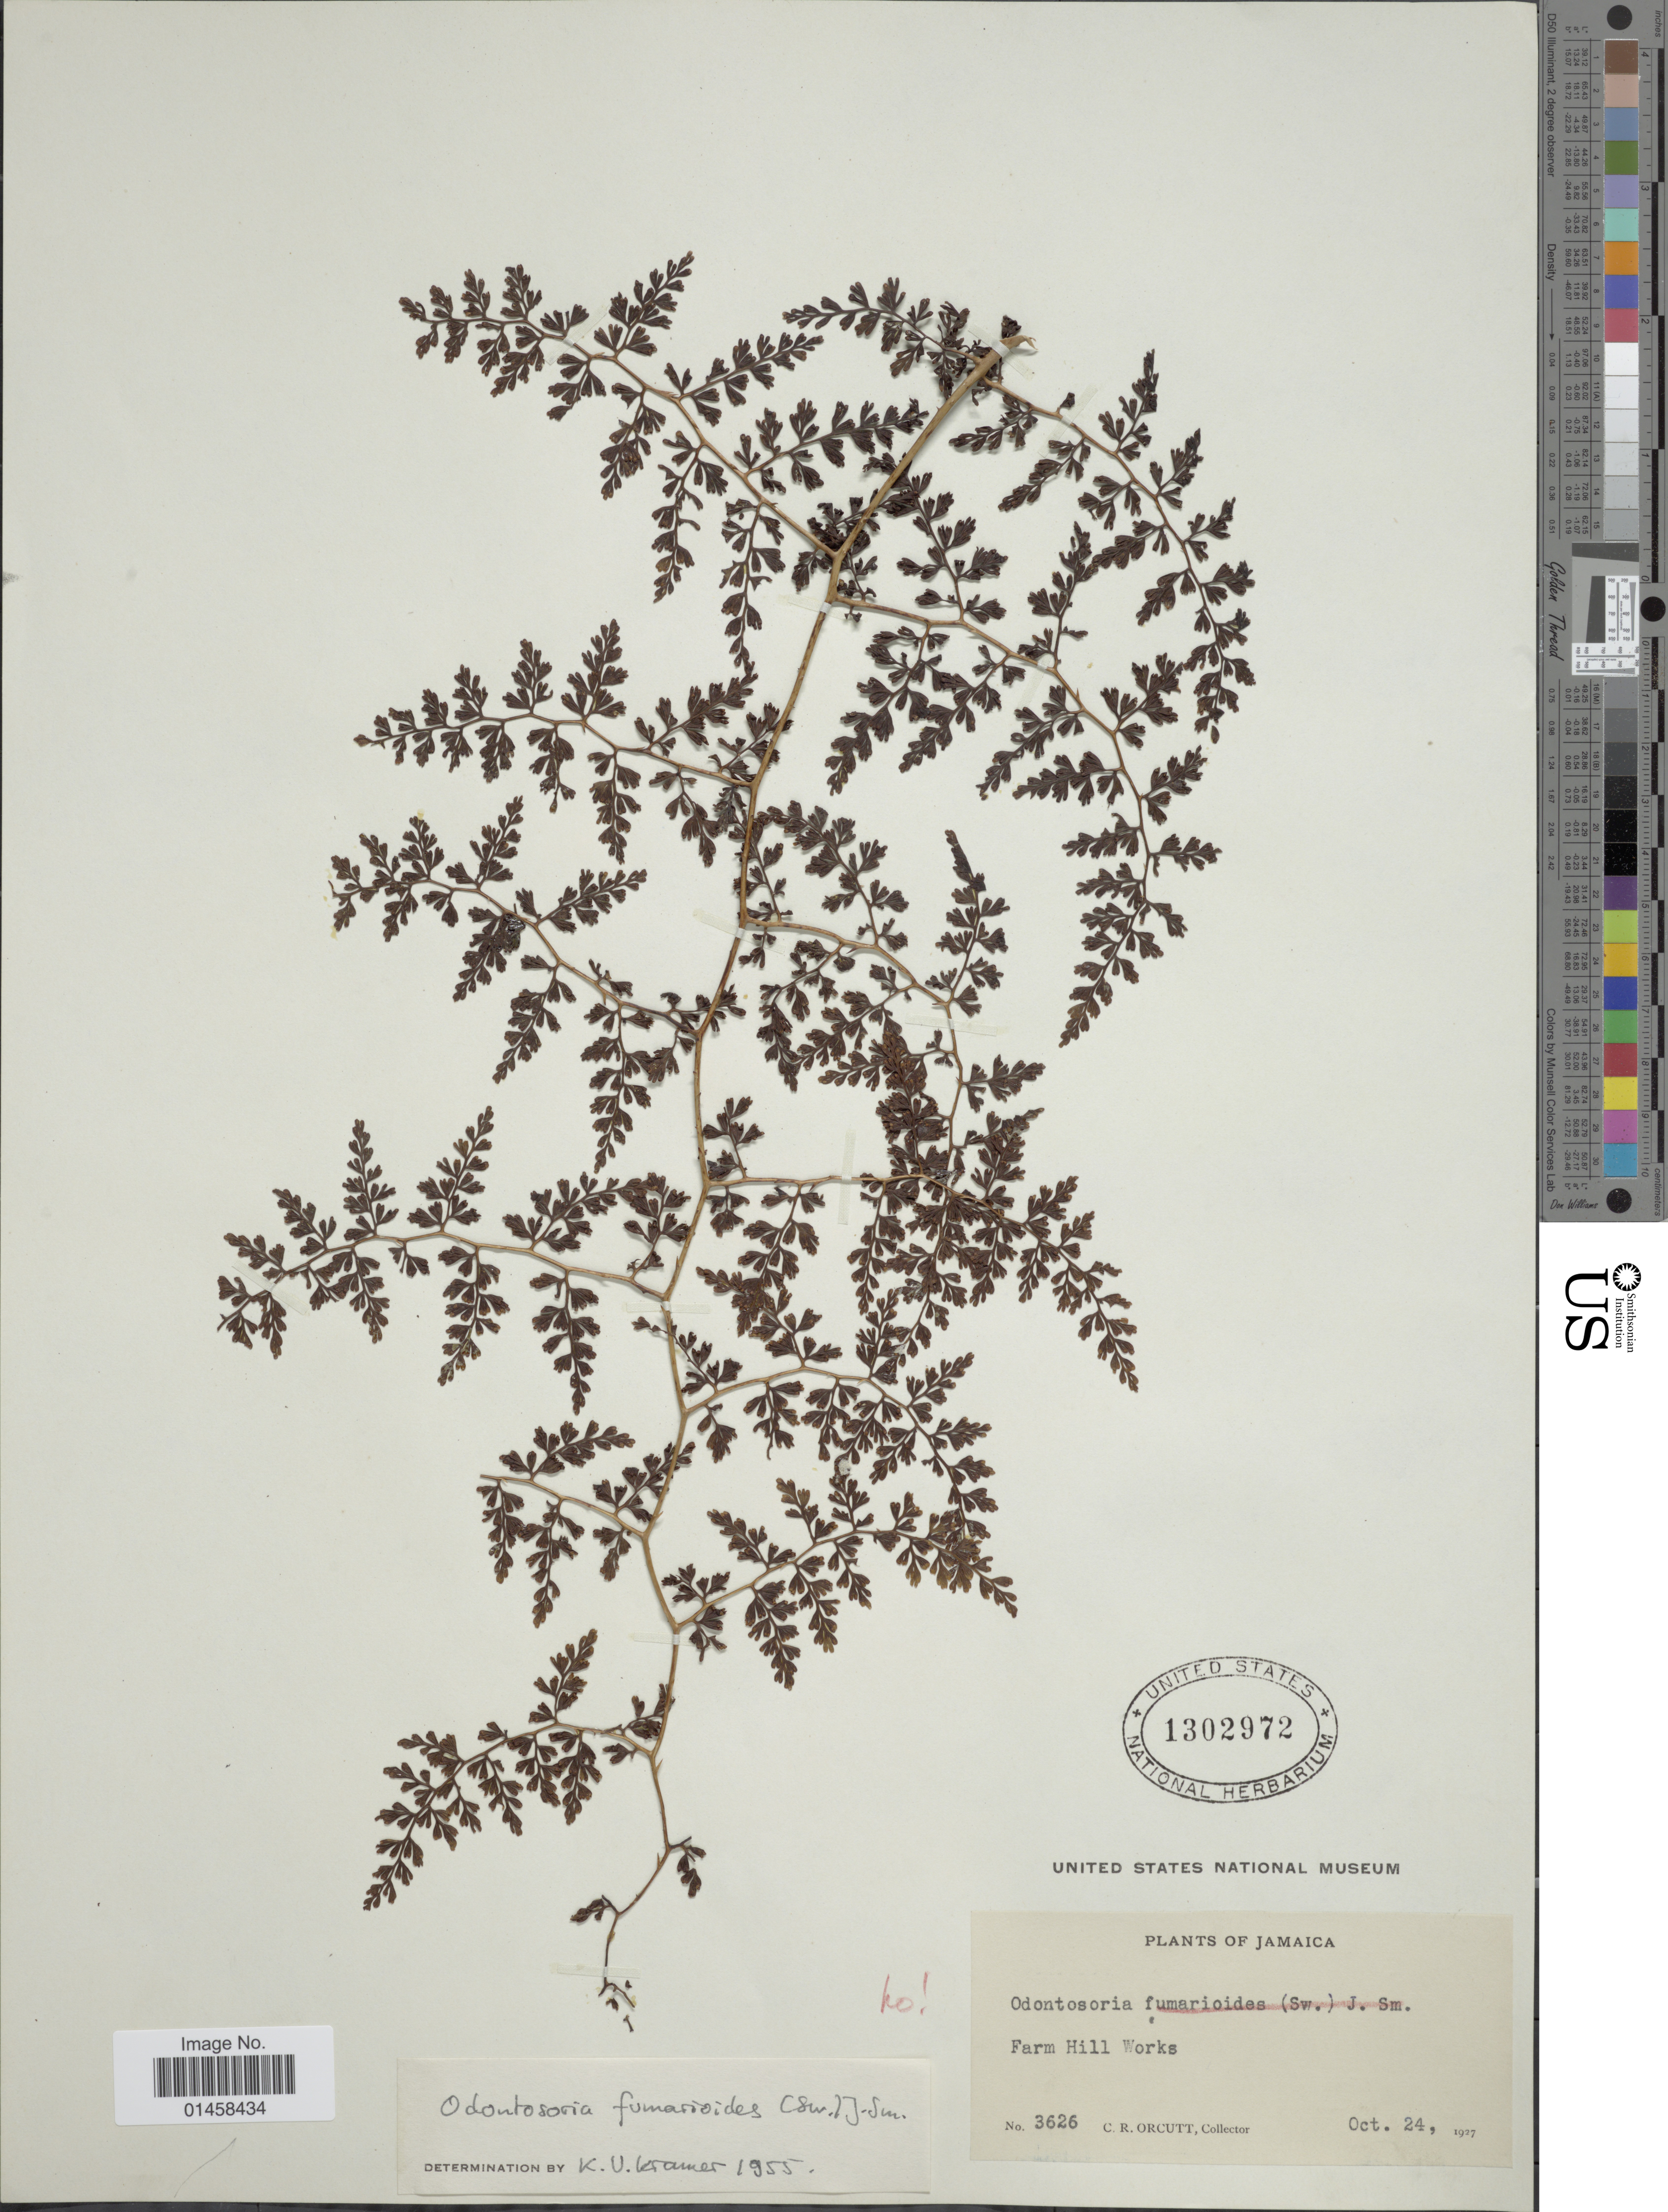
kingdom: Plantae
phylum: Tracheophyta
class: Polypodiopsida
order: Polypodiales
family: Lindsaeaceae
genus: Odontosoria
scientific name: Odontosoria fumarioides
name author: (Sw.) J. Sm.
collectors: C. R. Orcutt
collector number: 3626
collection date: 1927-10-24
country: Jamaica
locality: Farm Hill Works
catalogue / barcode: US 1302972